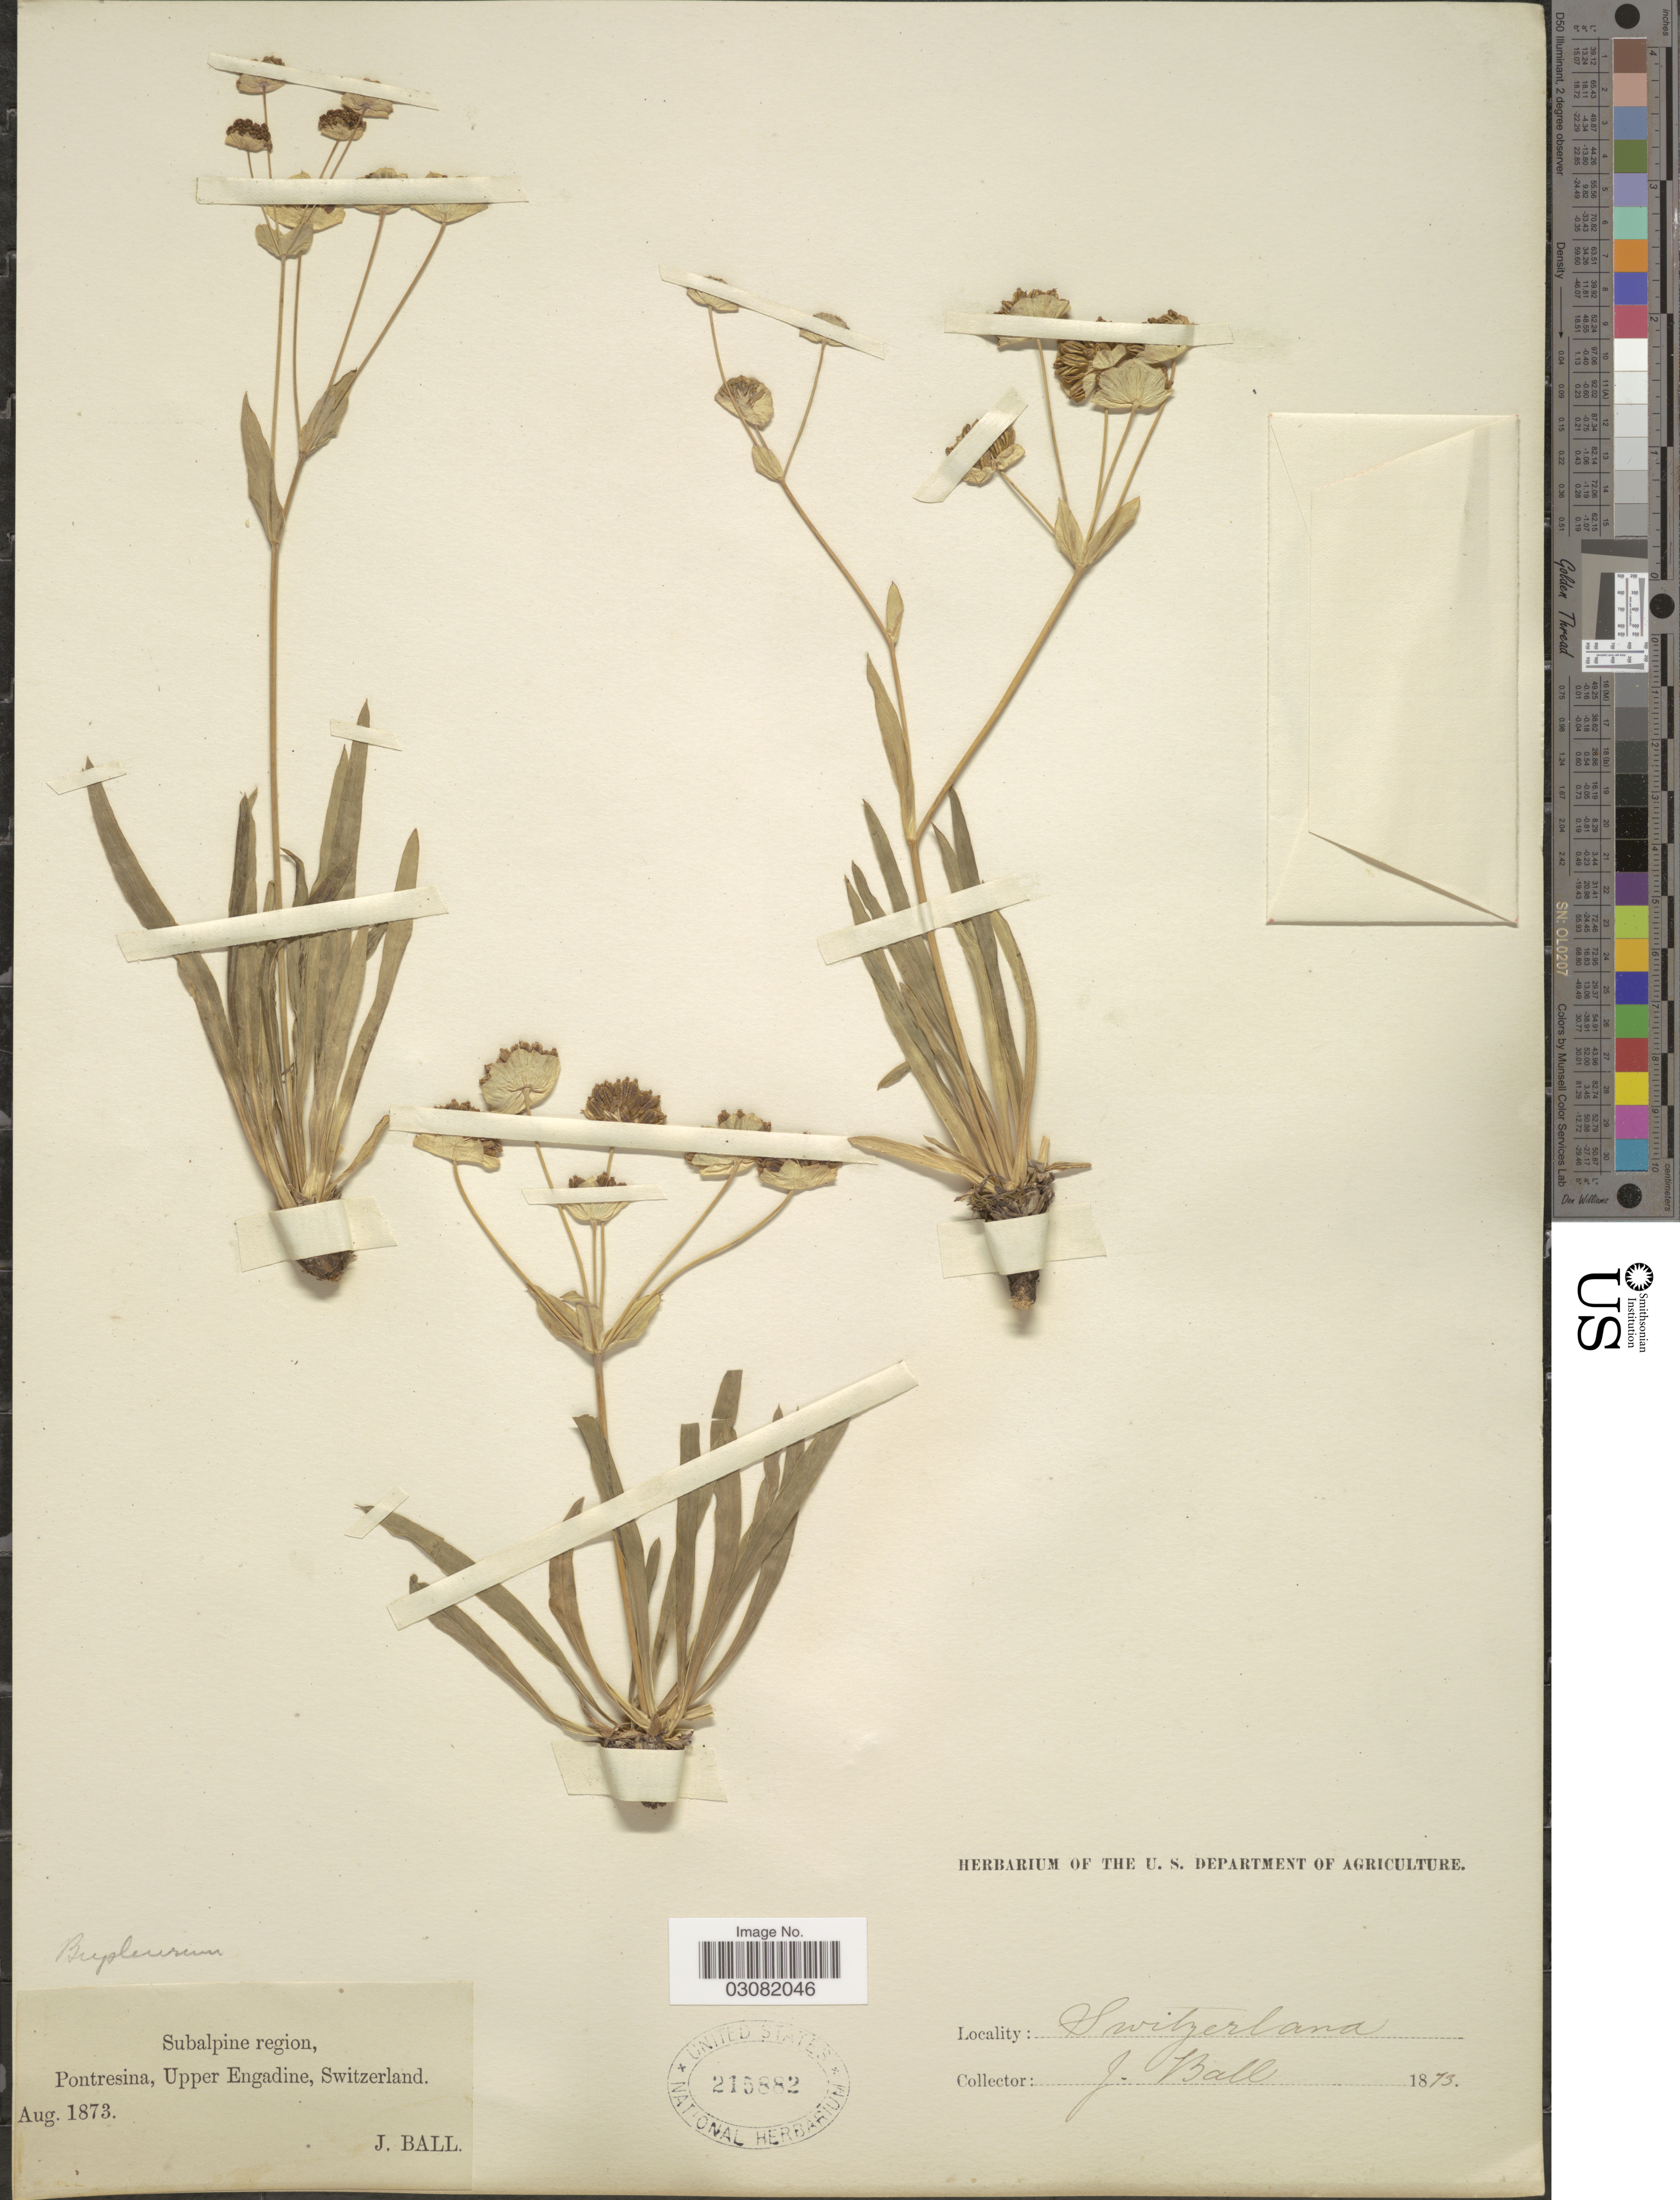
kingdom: Plantae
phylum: Tracheophyta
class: Magnoliopsida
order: Apiales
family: Apiaceae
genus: Bupleurum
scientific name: Bupleurum sp.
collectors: J. Ball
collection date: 1873-08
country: Switzerland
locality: Subalpine regione, Pontresina, Upper Engadine.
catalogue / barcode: US 215882